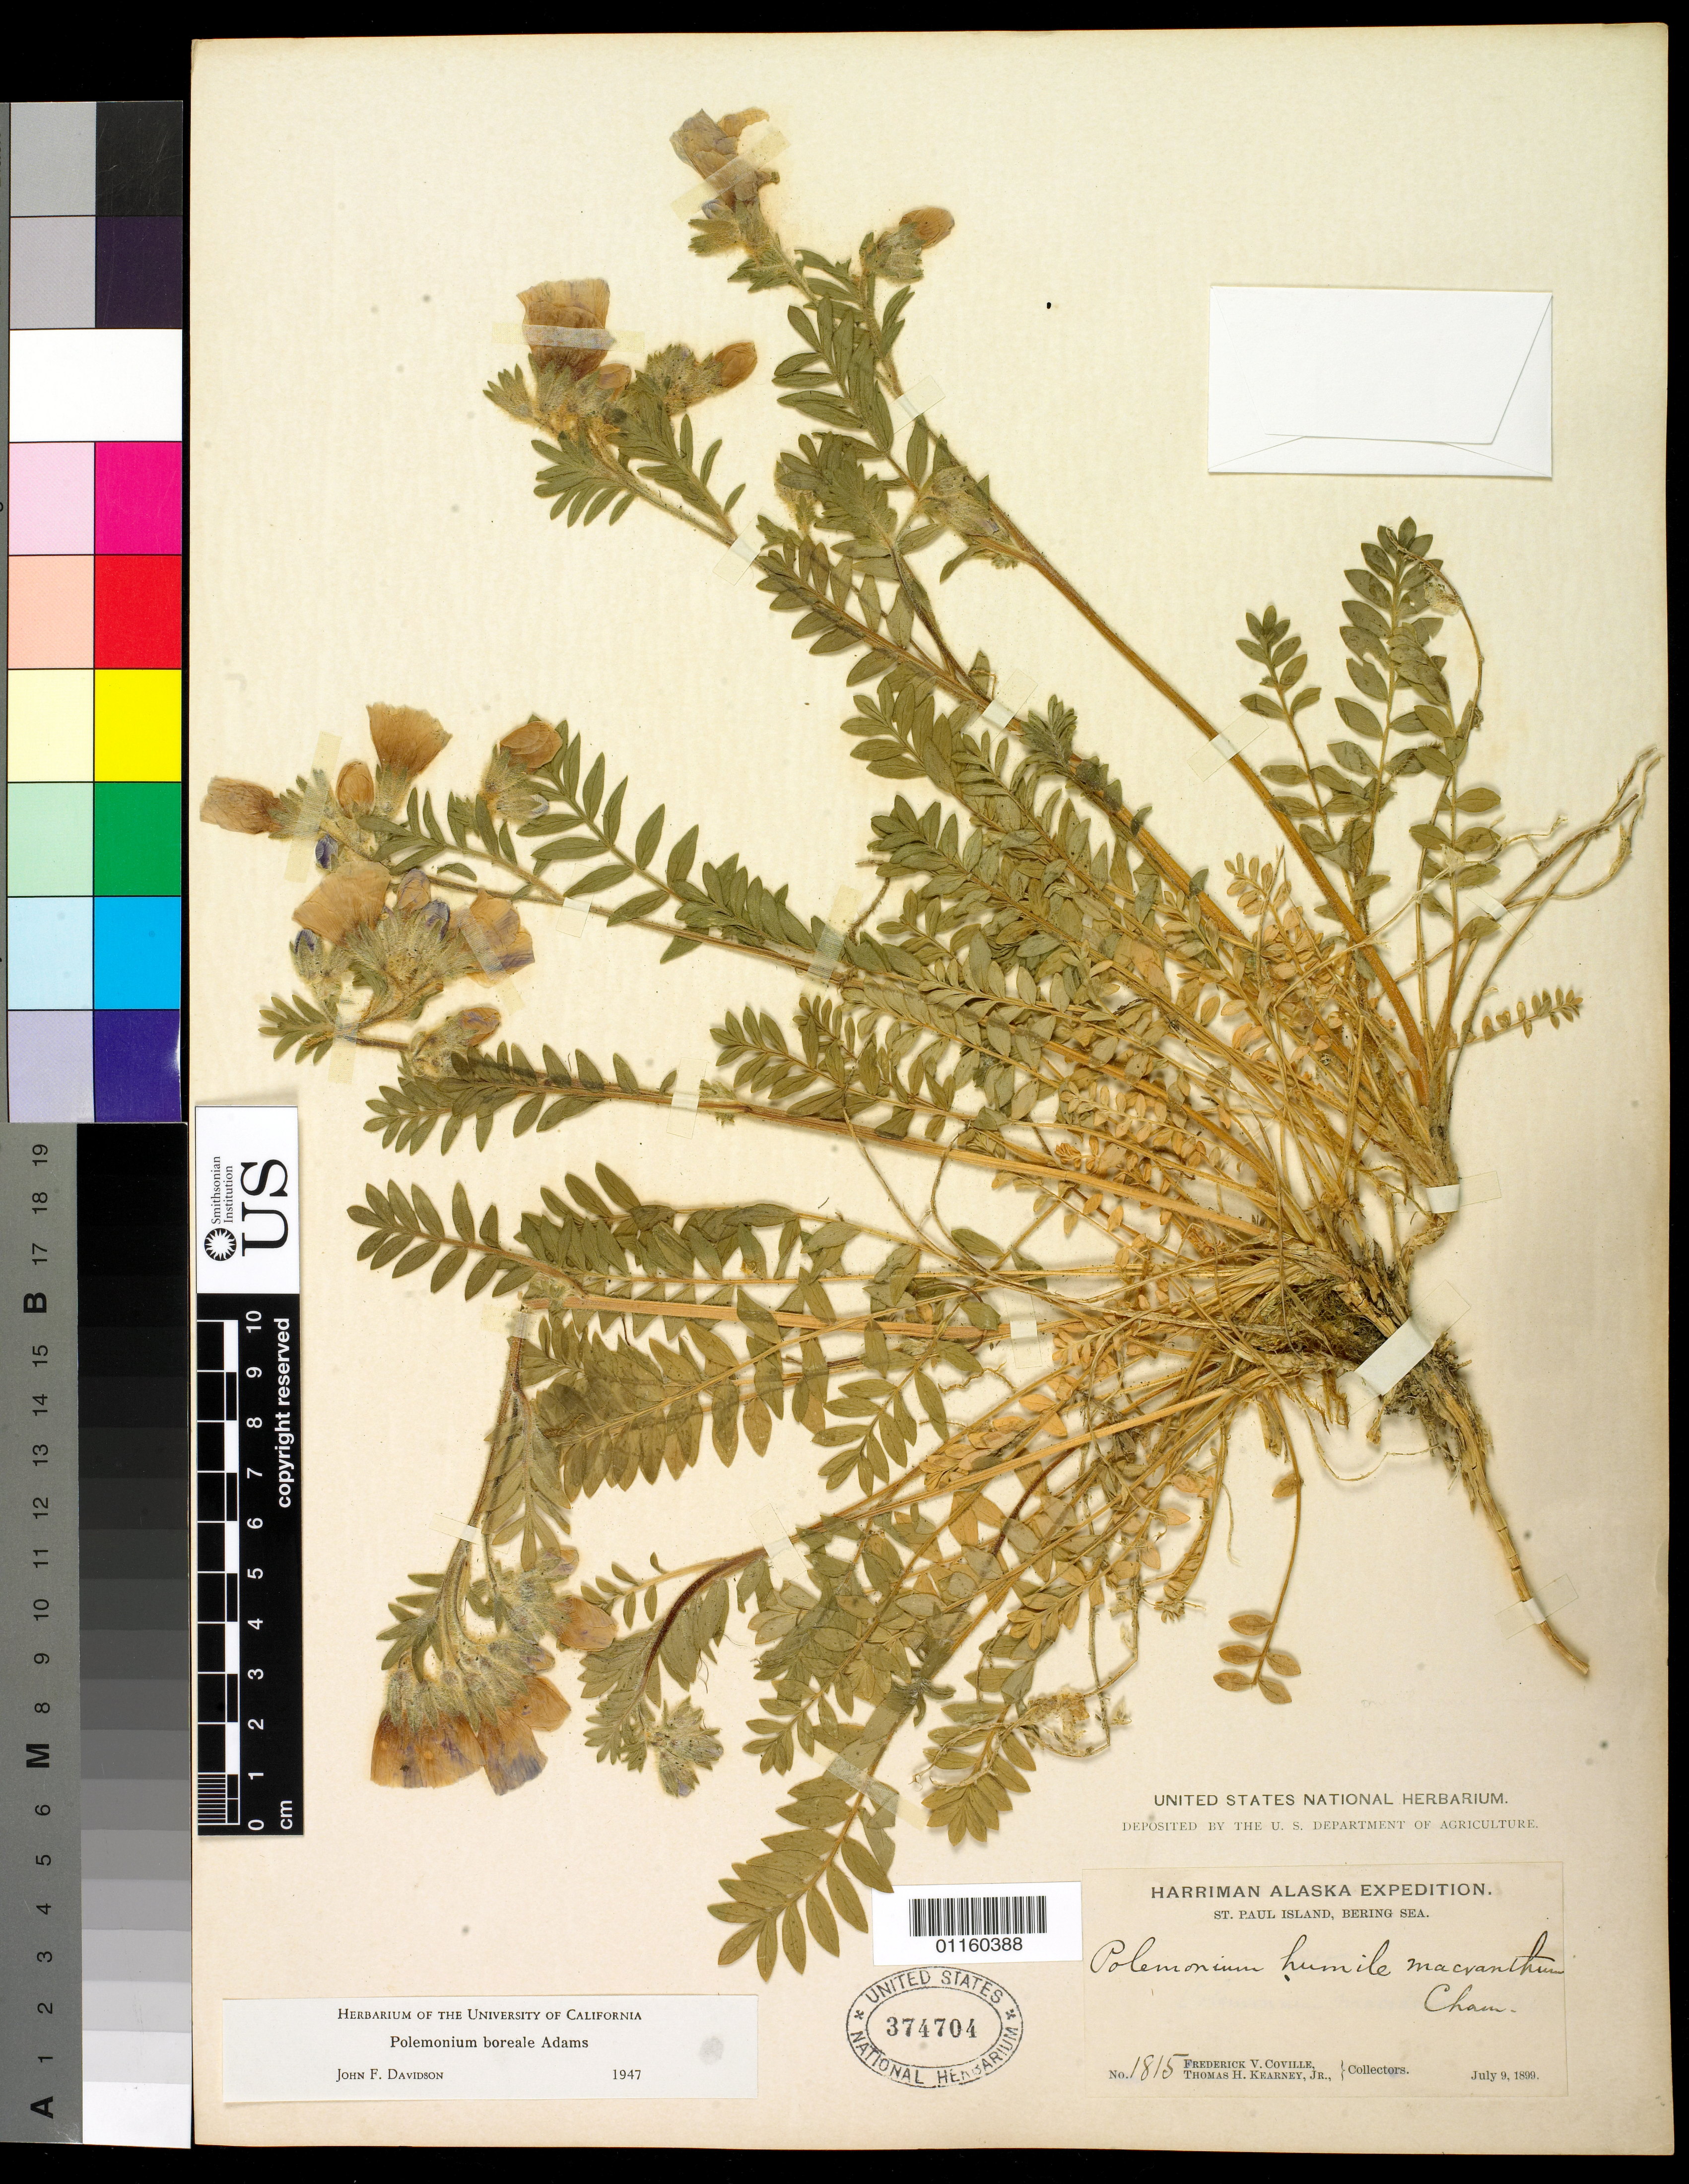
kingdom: Plantae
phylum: Tracheophyta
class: Magnoliopsida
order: Ericales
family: Polemoniaceae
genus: Polemonium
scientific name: Polemonium boreale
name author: Adams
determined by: Davidson, J. F.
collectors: F. V. Coville & T. H. Kearney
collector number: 1815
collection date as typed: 9 Jul 1899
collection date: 1899-07-09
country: United States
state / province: Alaska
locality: St. Paul Island, Bering Sea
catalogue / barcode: US 374704